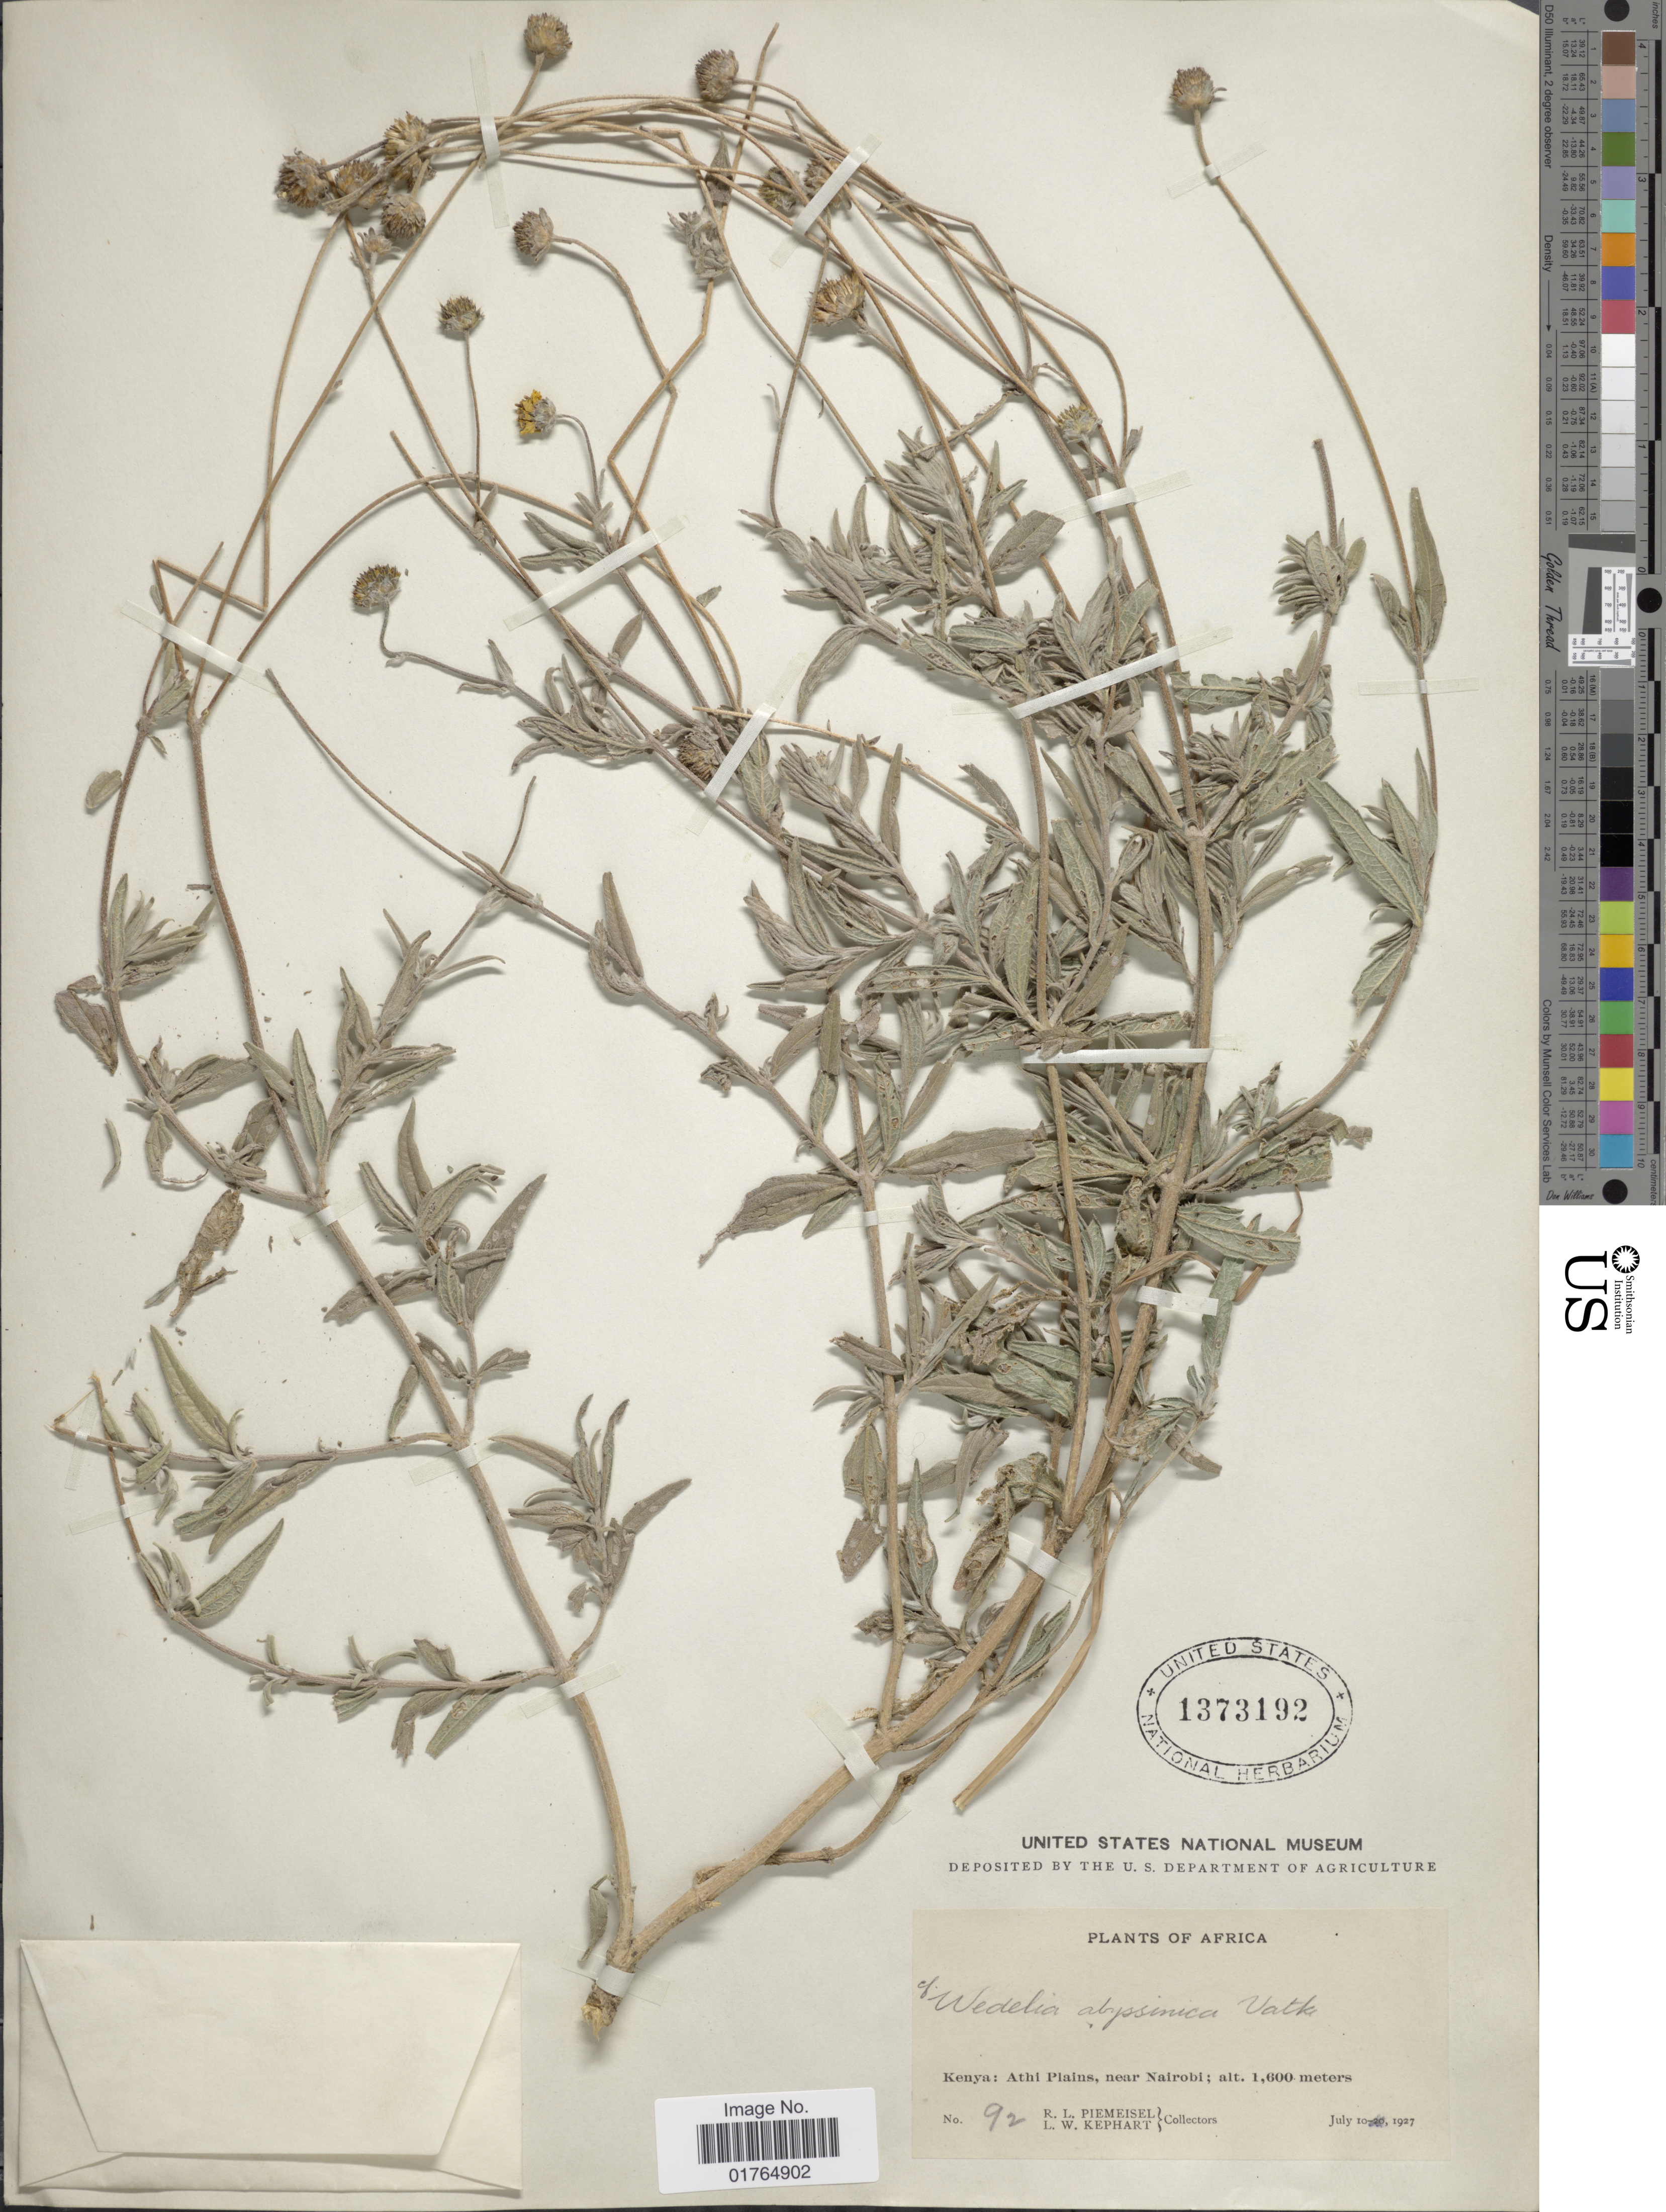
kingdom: Plantae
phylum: Tracheophyta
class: Magnoliopsida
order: Asterales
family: Asteraceae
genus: Wedelia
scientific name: Wedelia abyssinica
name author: Vatke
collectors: R. L. Piemeisel & L. W. Kephart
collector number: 92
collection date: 1927-07-10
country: Kenya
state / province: Nairobi Area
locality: Athi Plains, near Nairobi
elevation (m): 1600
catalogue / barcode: US 1373192